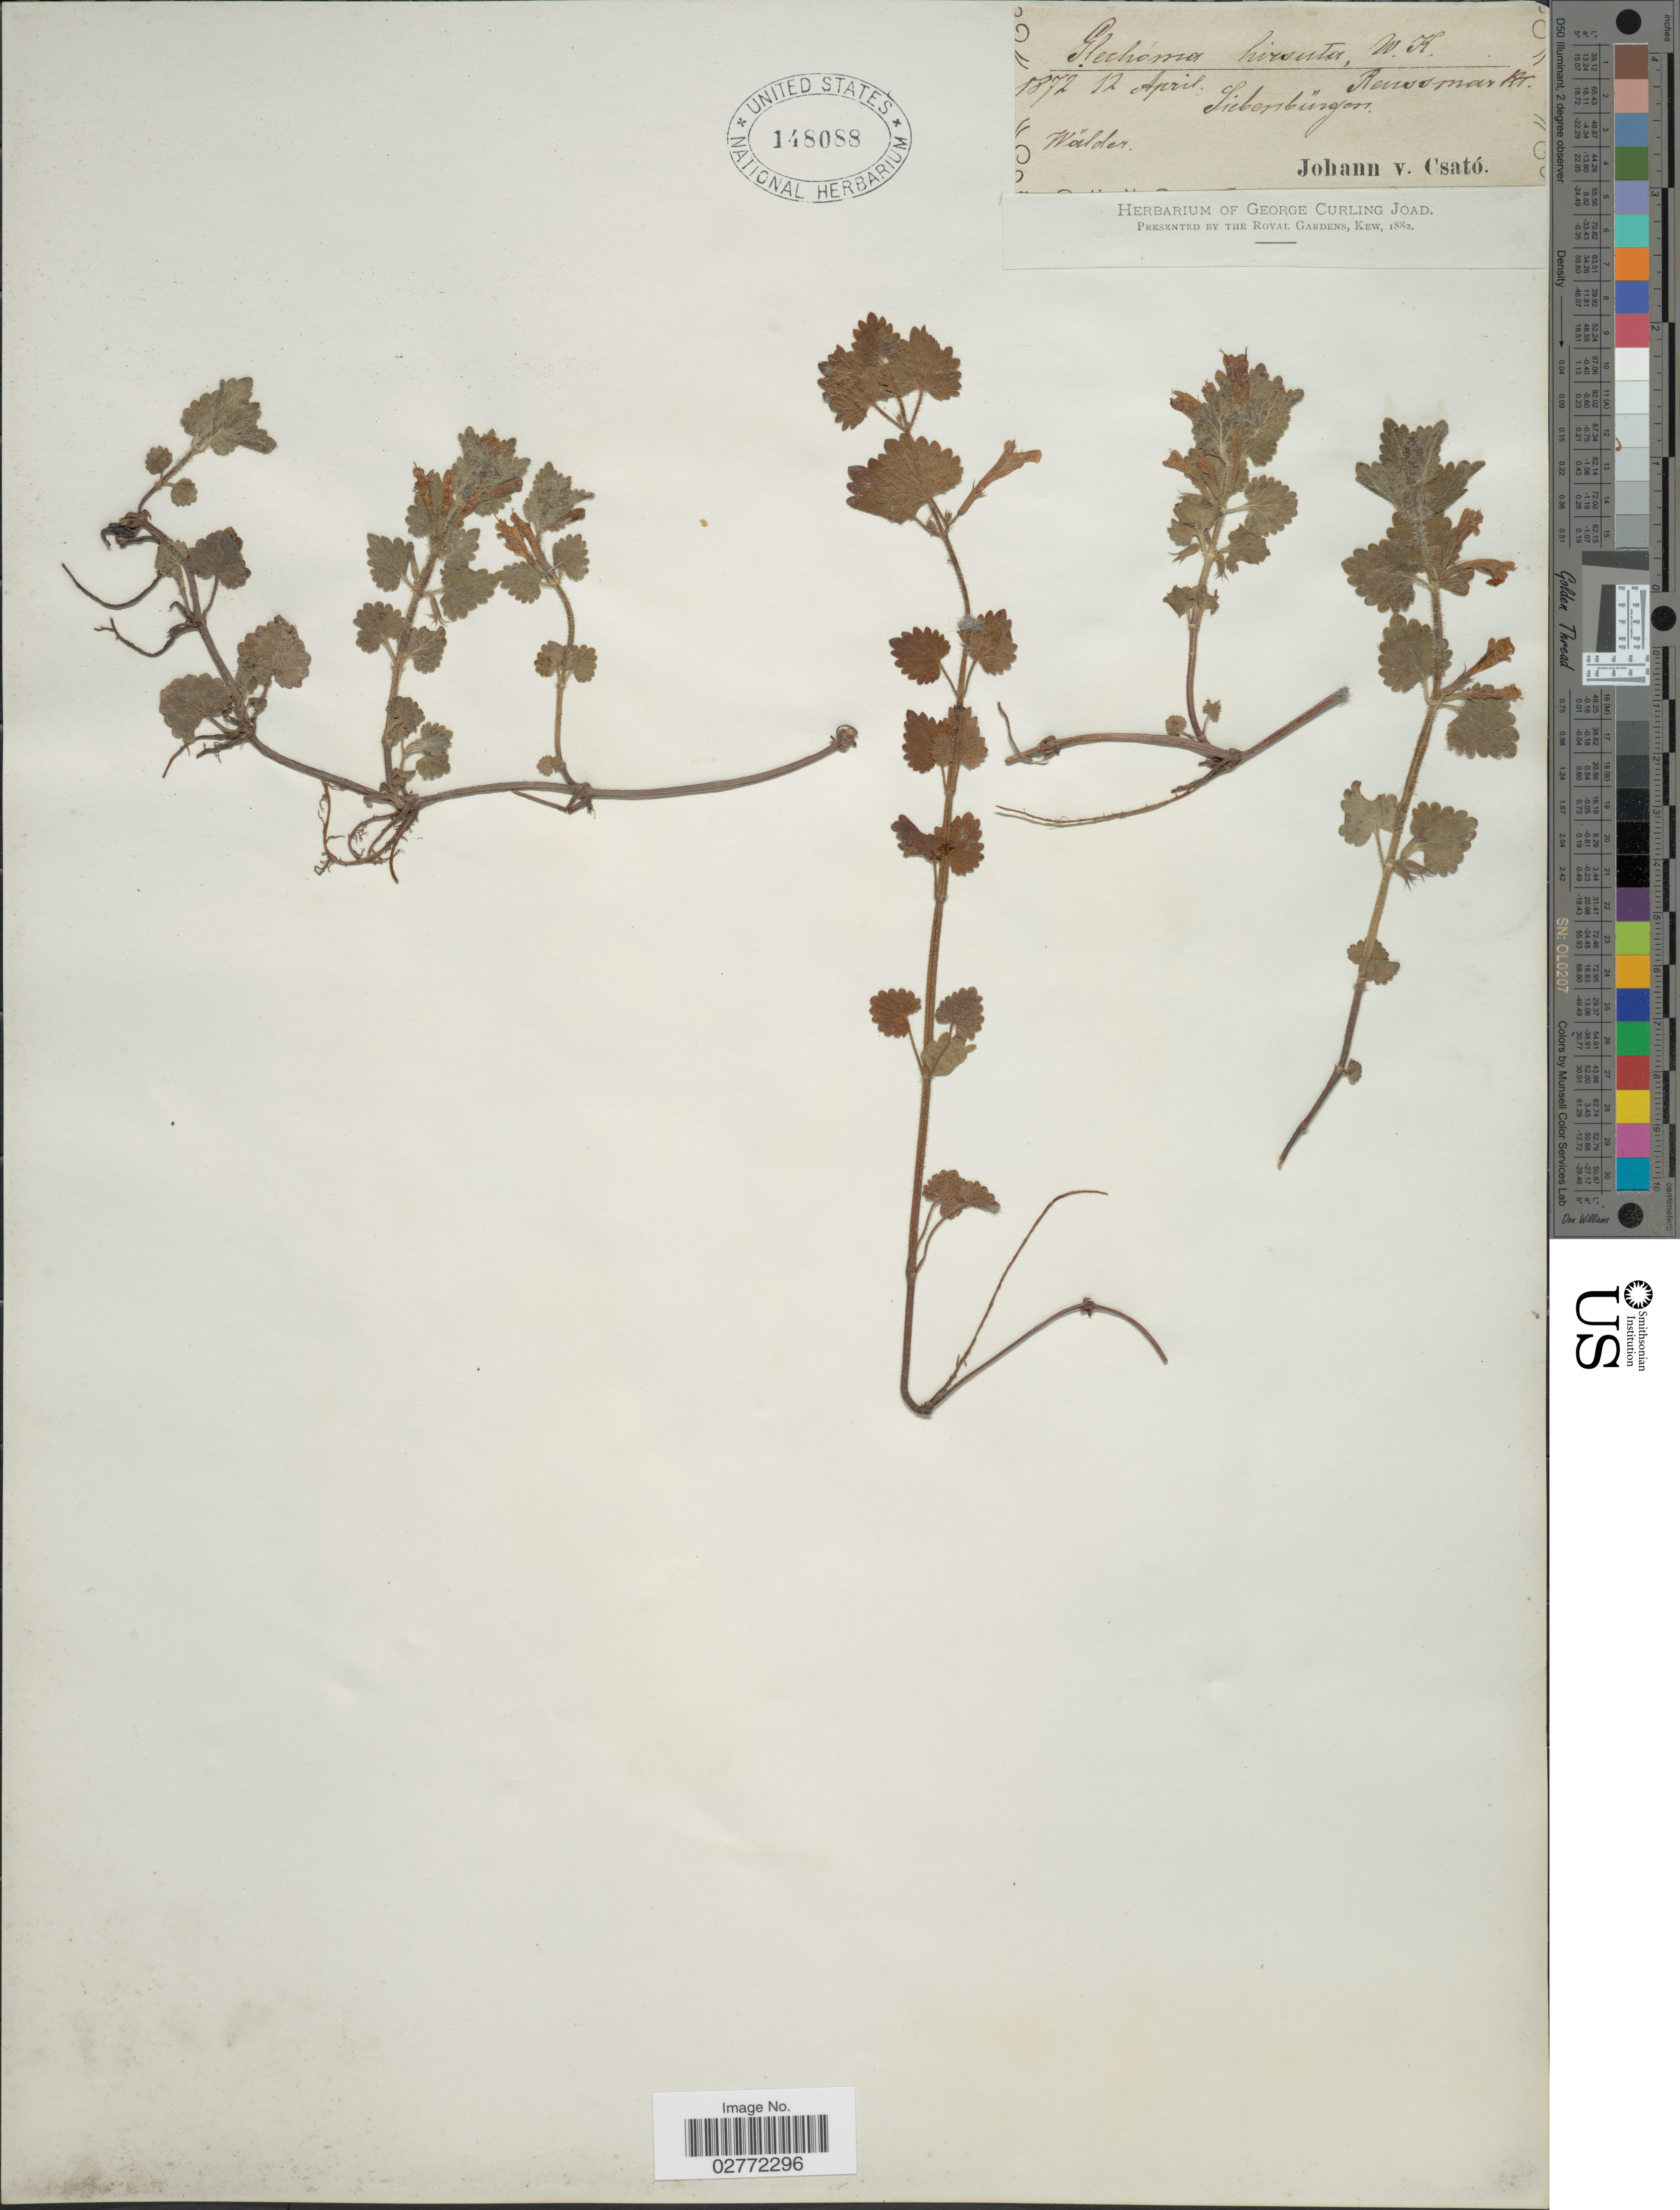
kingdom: Plantae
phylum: Tracheophyta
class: Magnoliopsida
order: Lamiales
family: Lamiaceae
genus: Glechoma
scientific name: Glechoma hirsuta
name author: Waldst. & Kit.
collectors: J. Csató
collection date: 1872-04-12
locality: Rennsmarkt. Siebenbïnge. Wälder [interpreted]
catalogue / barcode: US 148088